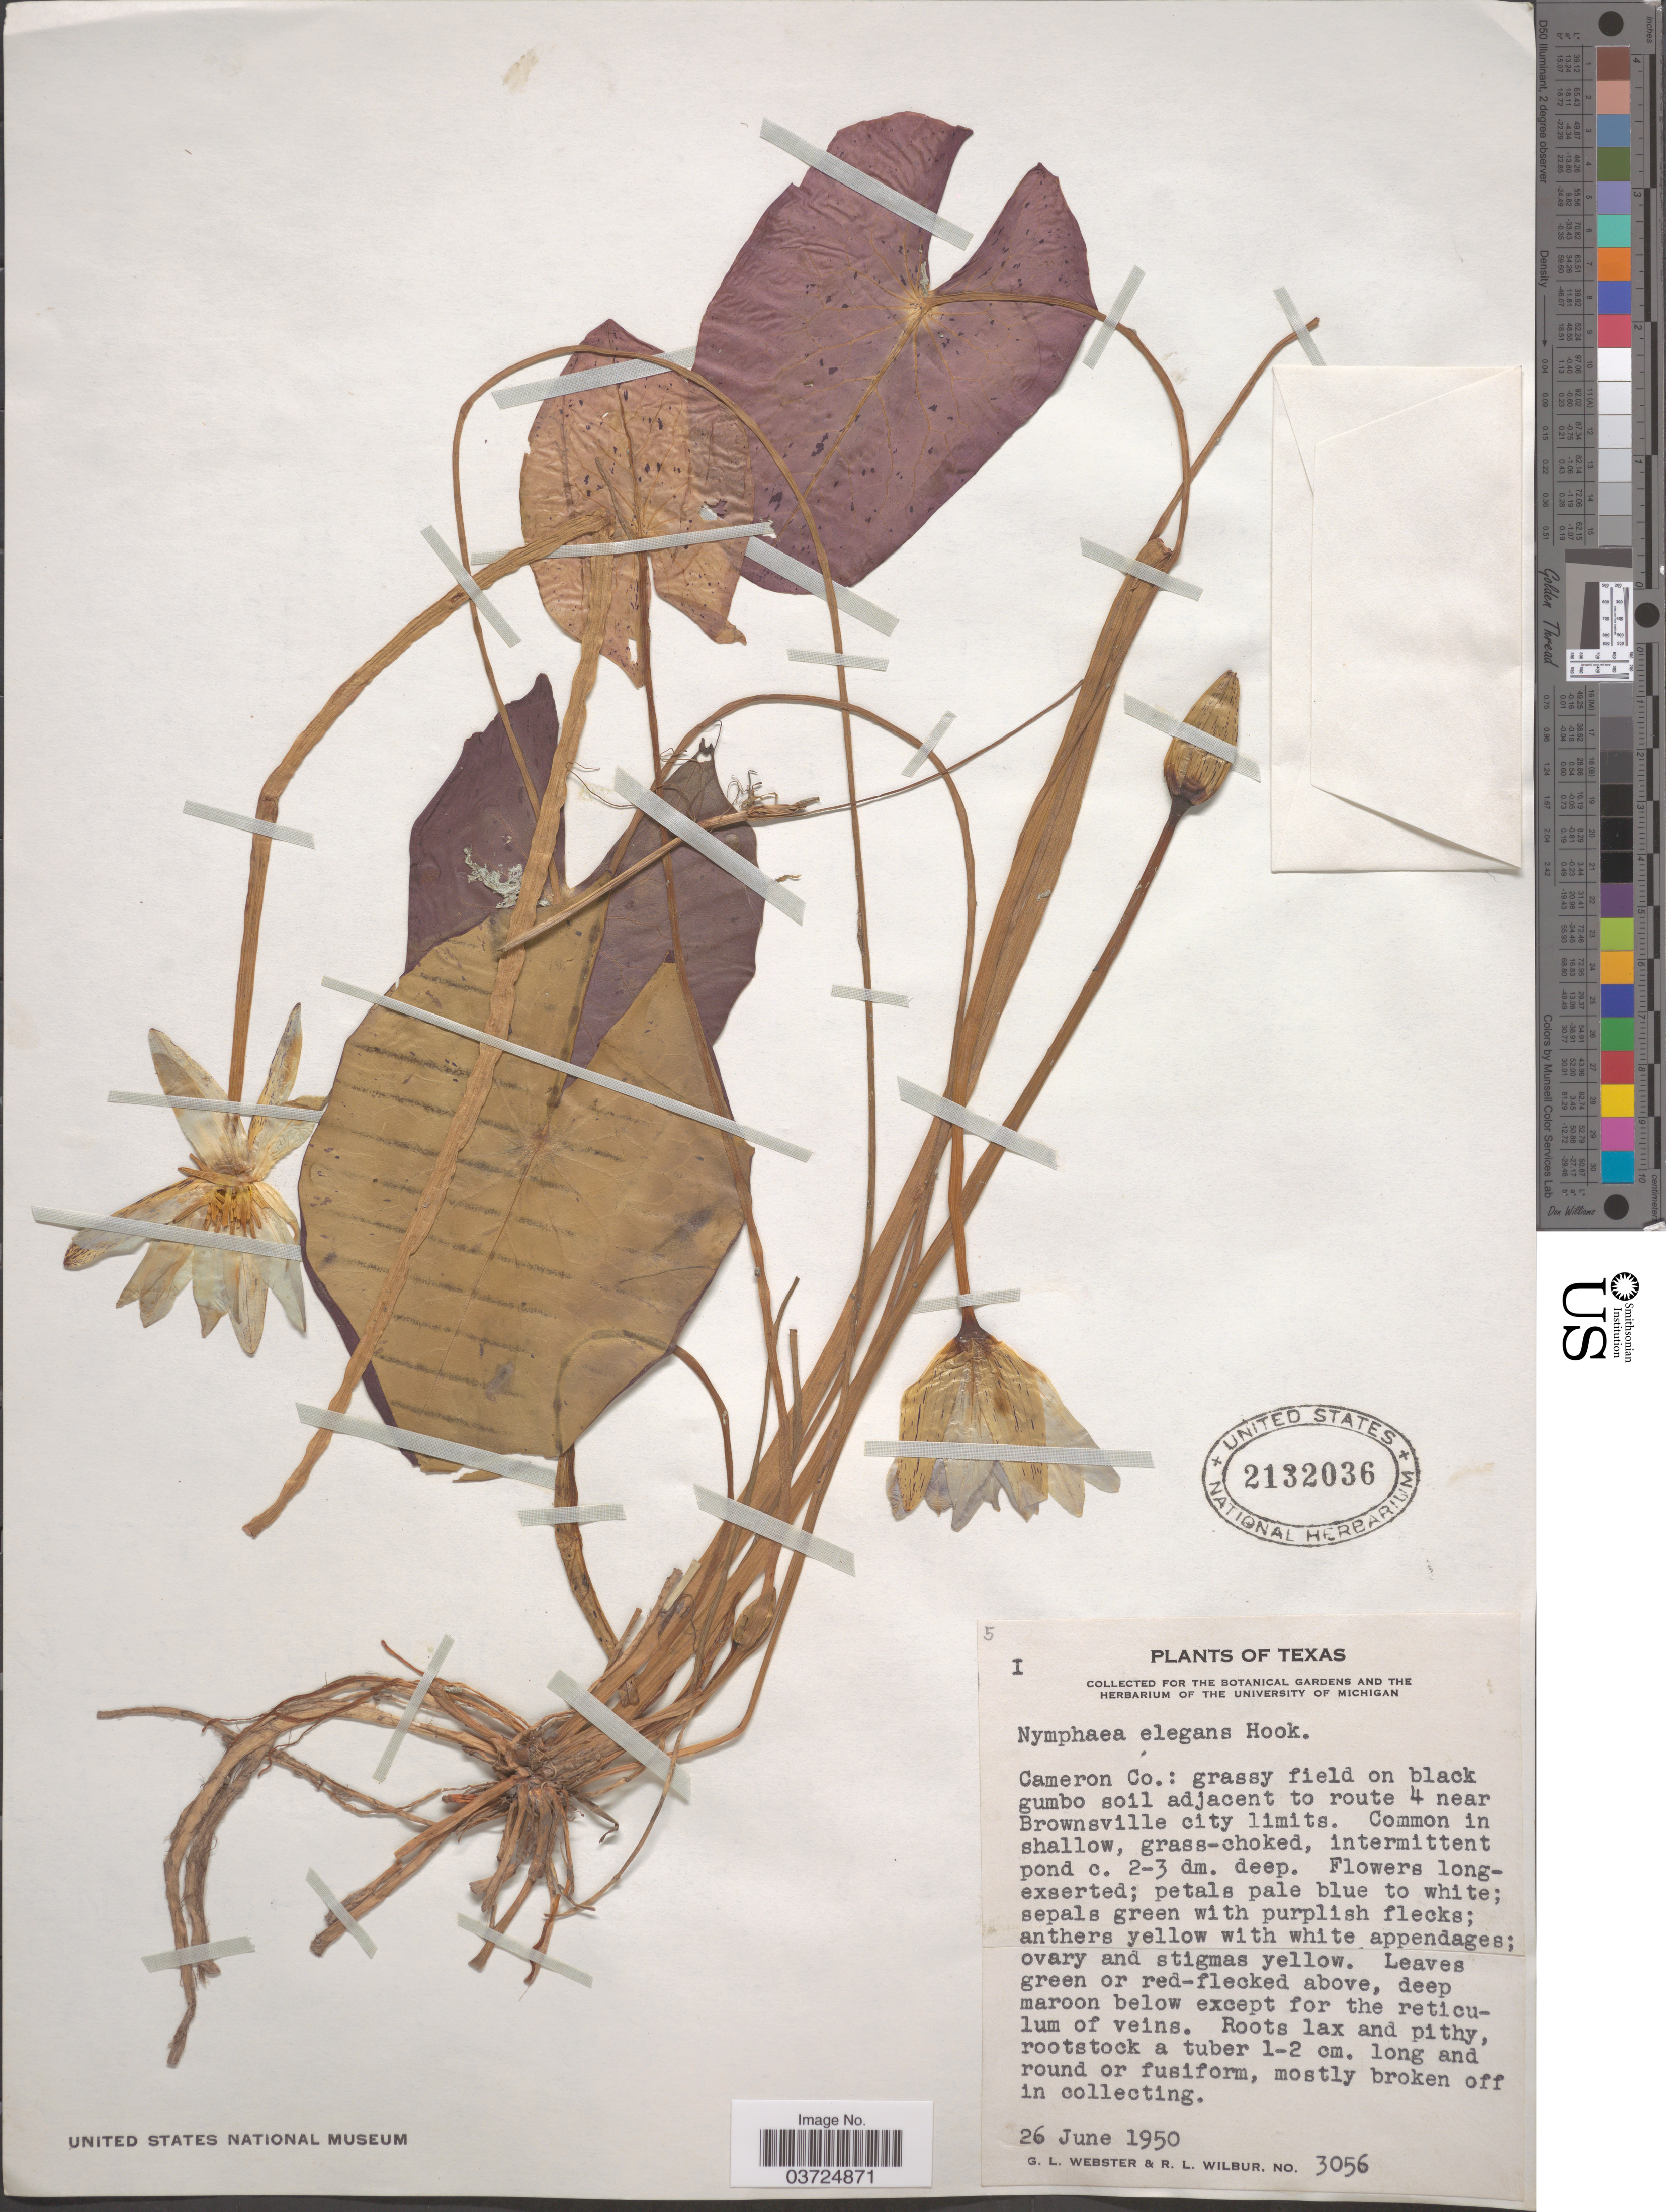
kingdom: Plantae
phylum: Tracheophyta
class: Magnoliopsida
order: Nymphaeales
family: Nymphaeaceae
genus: Nymphaea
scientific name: Nymphaea elegans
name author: Hook.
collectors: G. L. Webster & R. L. Wilbur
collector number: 3056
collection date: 1950-06-26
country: United States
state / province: Texas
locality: Cameron Co.: grassy field on black gumbo soil adjacent to route 4 near Brownsville city limits.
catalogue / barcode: US 2132036